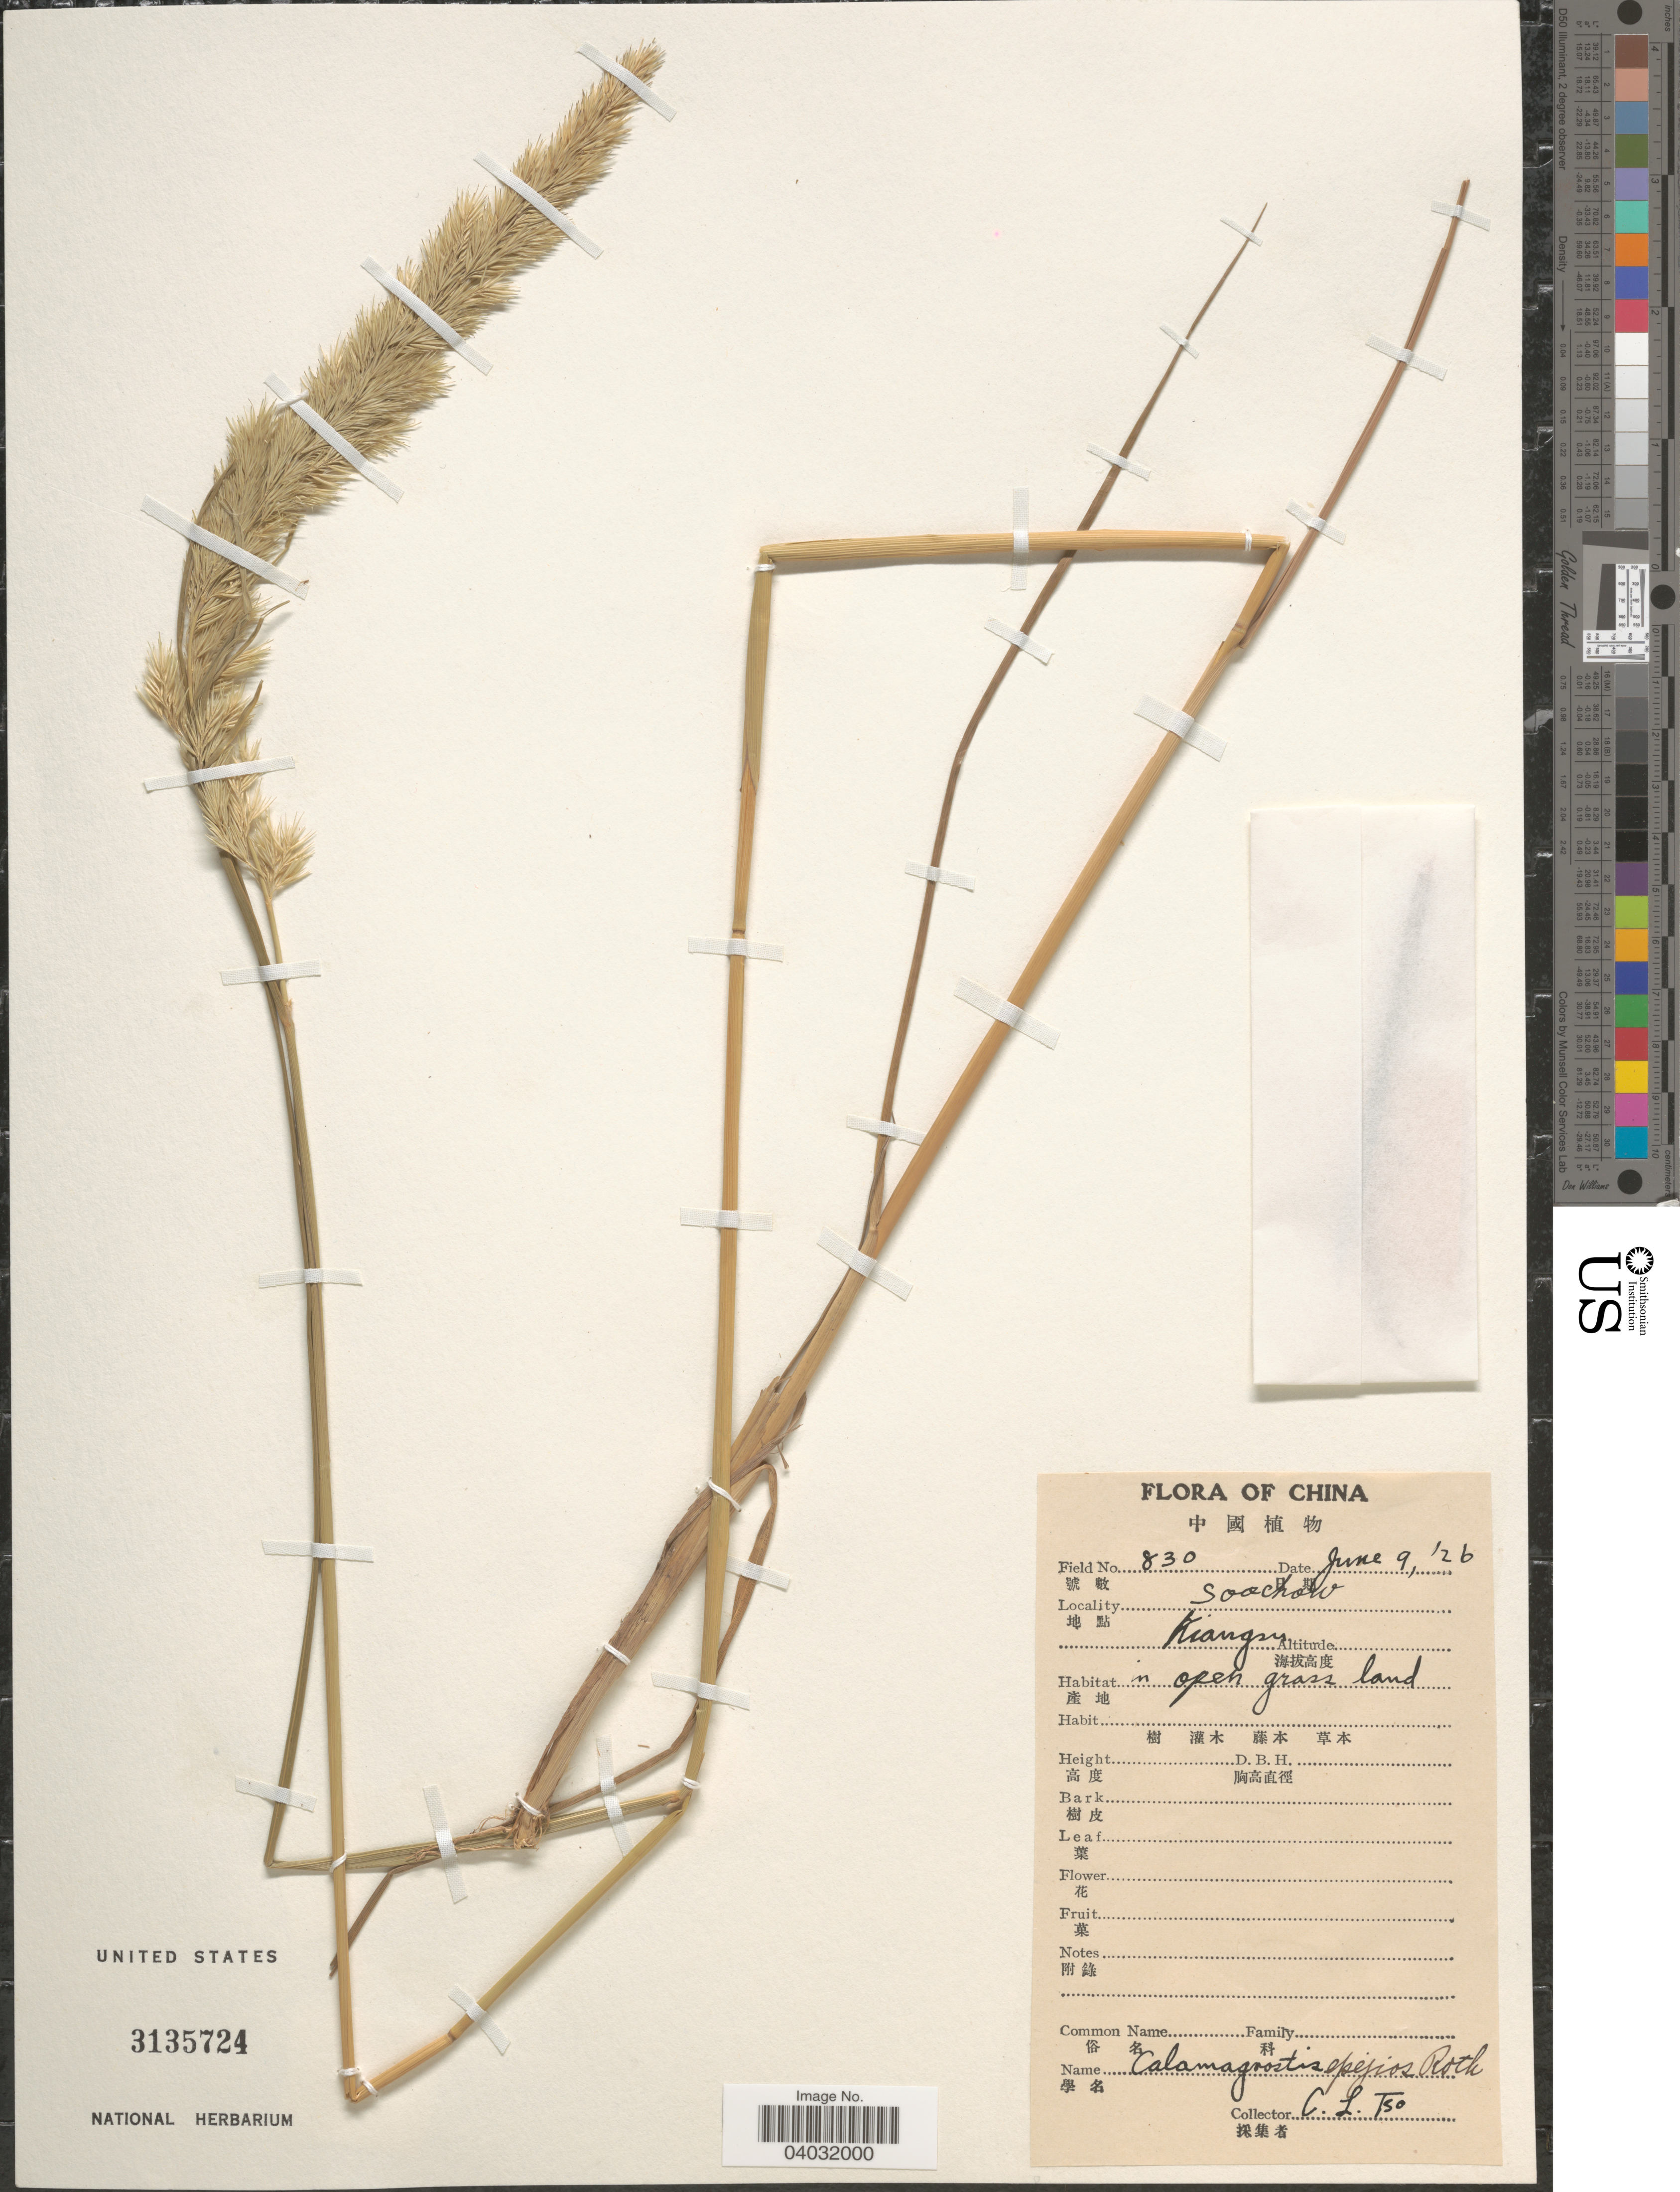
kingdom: Plantae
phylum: Tracheophyta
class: Liliopsida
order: Poales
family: Poaceae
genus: Calamagrostis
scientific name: Calamagrostis epigeios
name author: (L.) Roth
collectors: C. Tso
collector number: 830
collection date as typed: Transcribed d/m/y: 9/6/26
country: China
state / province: Jiangsu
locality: Soachow. Kiangsu.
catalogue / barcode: US 3135724